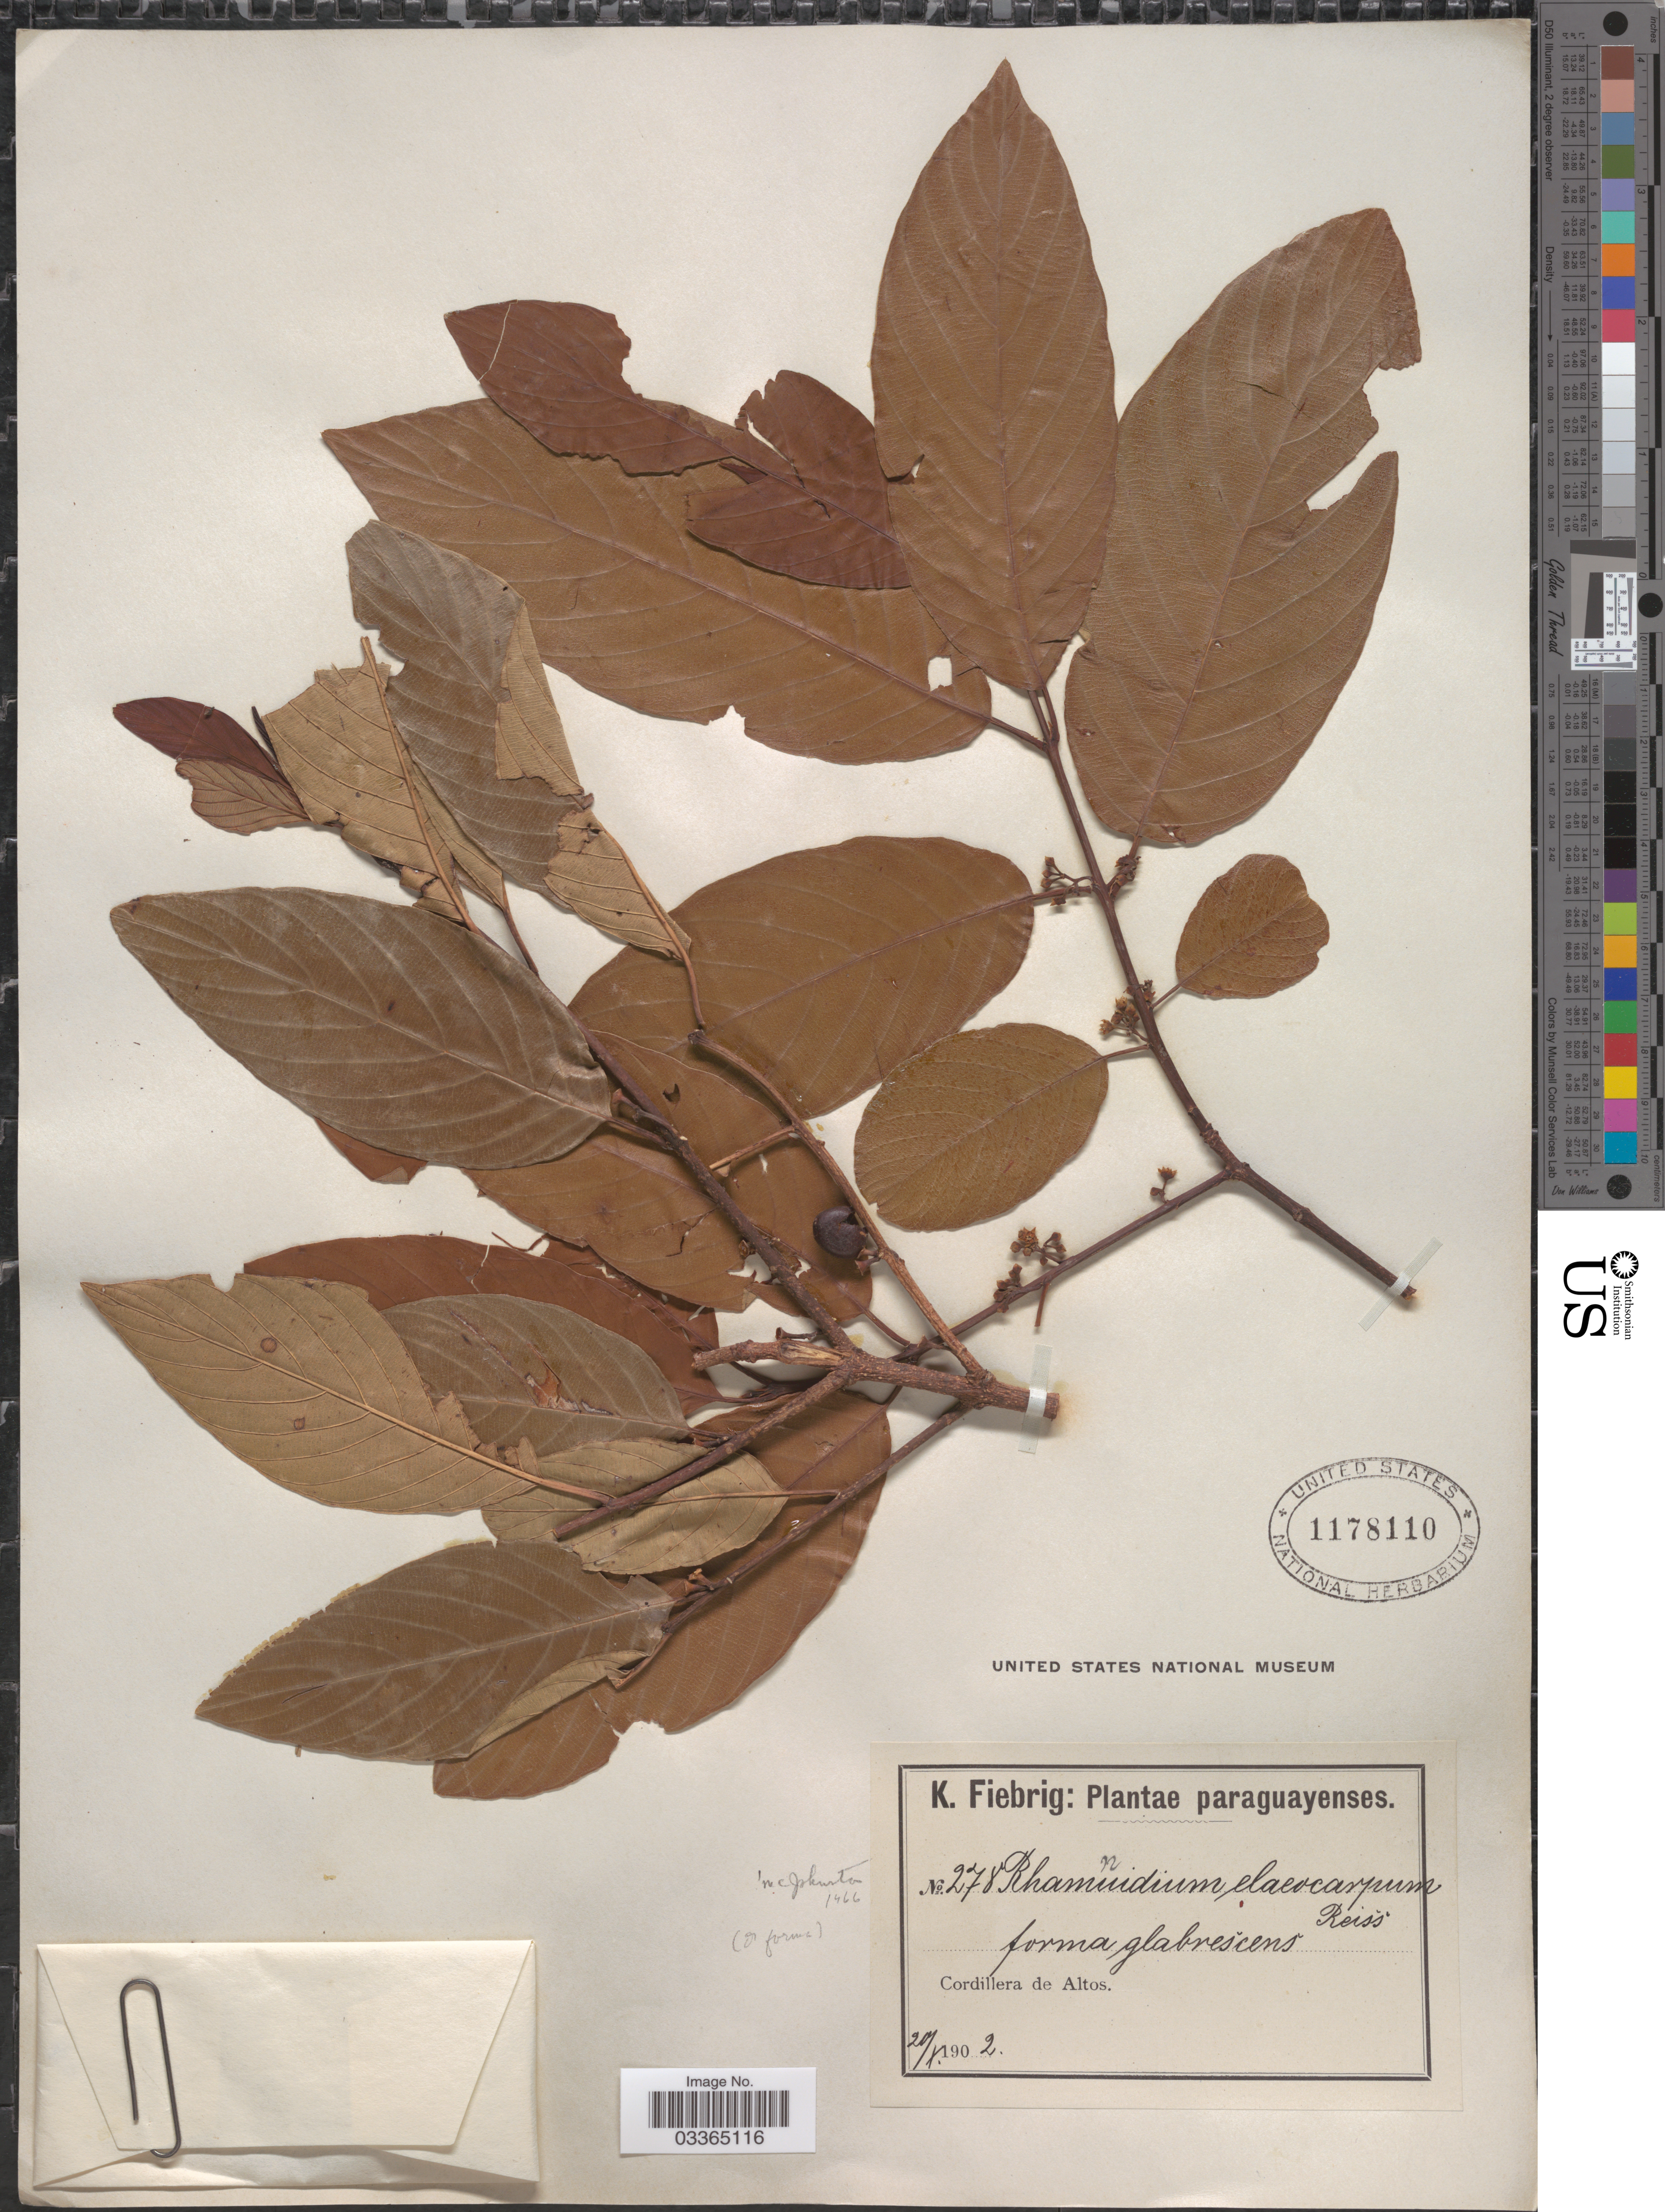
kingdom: Plantae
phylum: Tracheophyta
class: Magnoliopsida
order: Rosales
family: Rhamnaceae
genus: Rhamnidium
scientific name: Rhamnidium elaeocarpum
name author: Reissek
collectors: K. Fiebrig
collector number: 278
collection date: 1902-10-20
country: Paraguay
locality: Paraguayenses. Cordillera de Altos.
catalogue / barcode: US 1178110